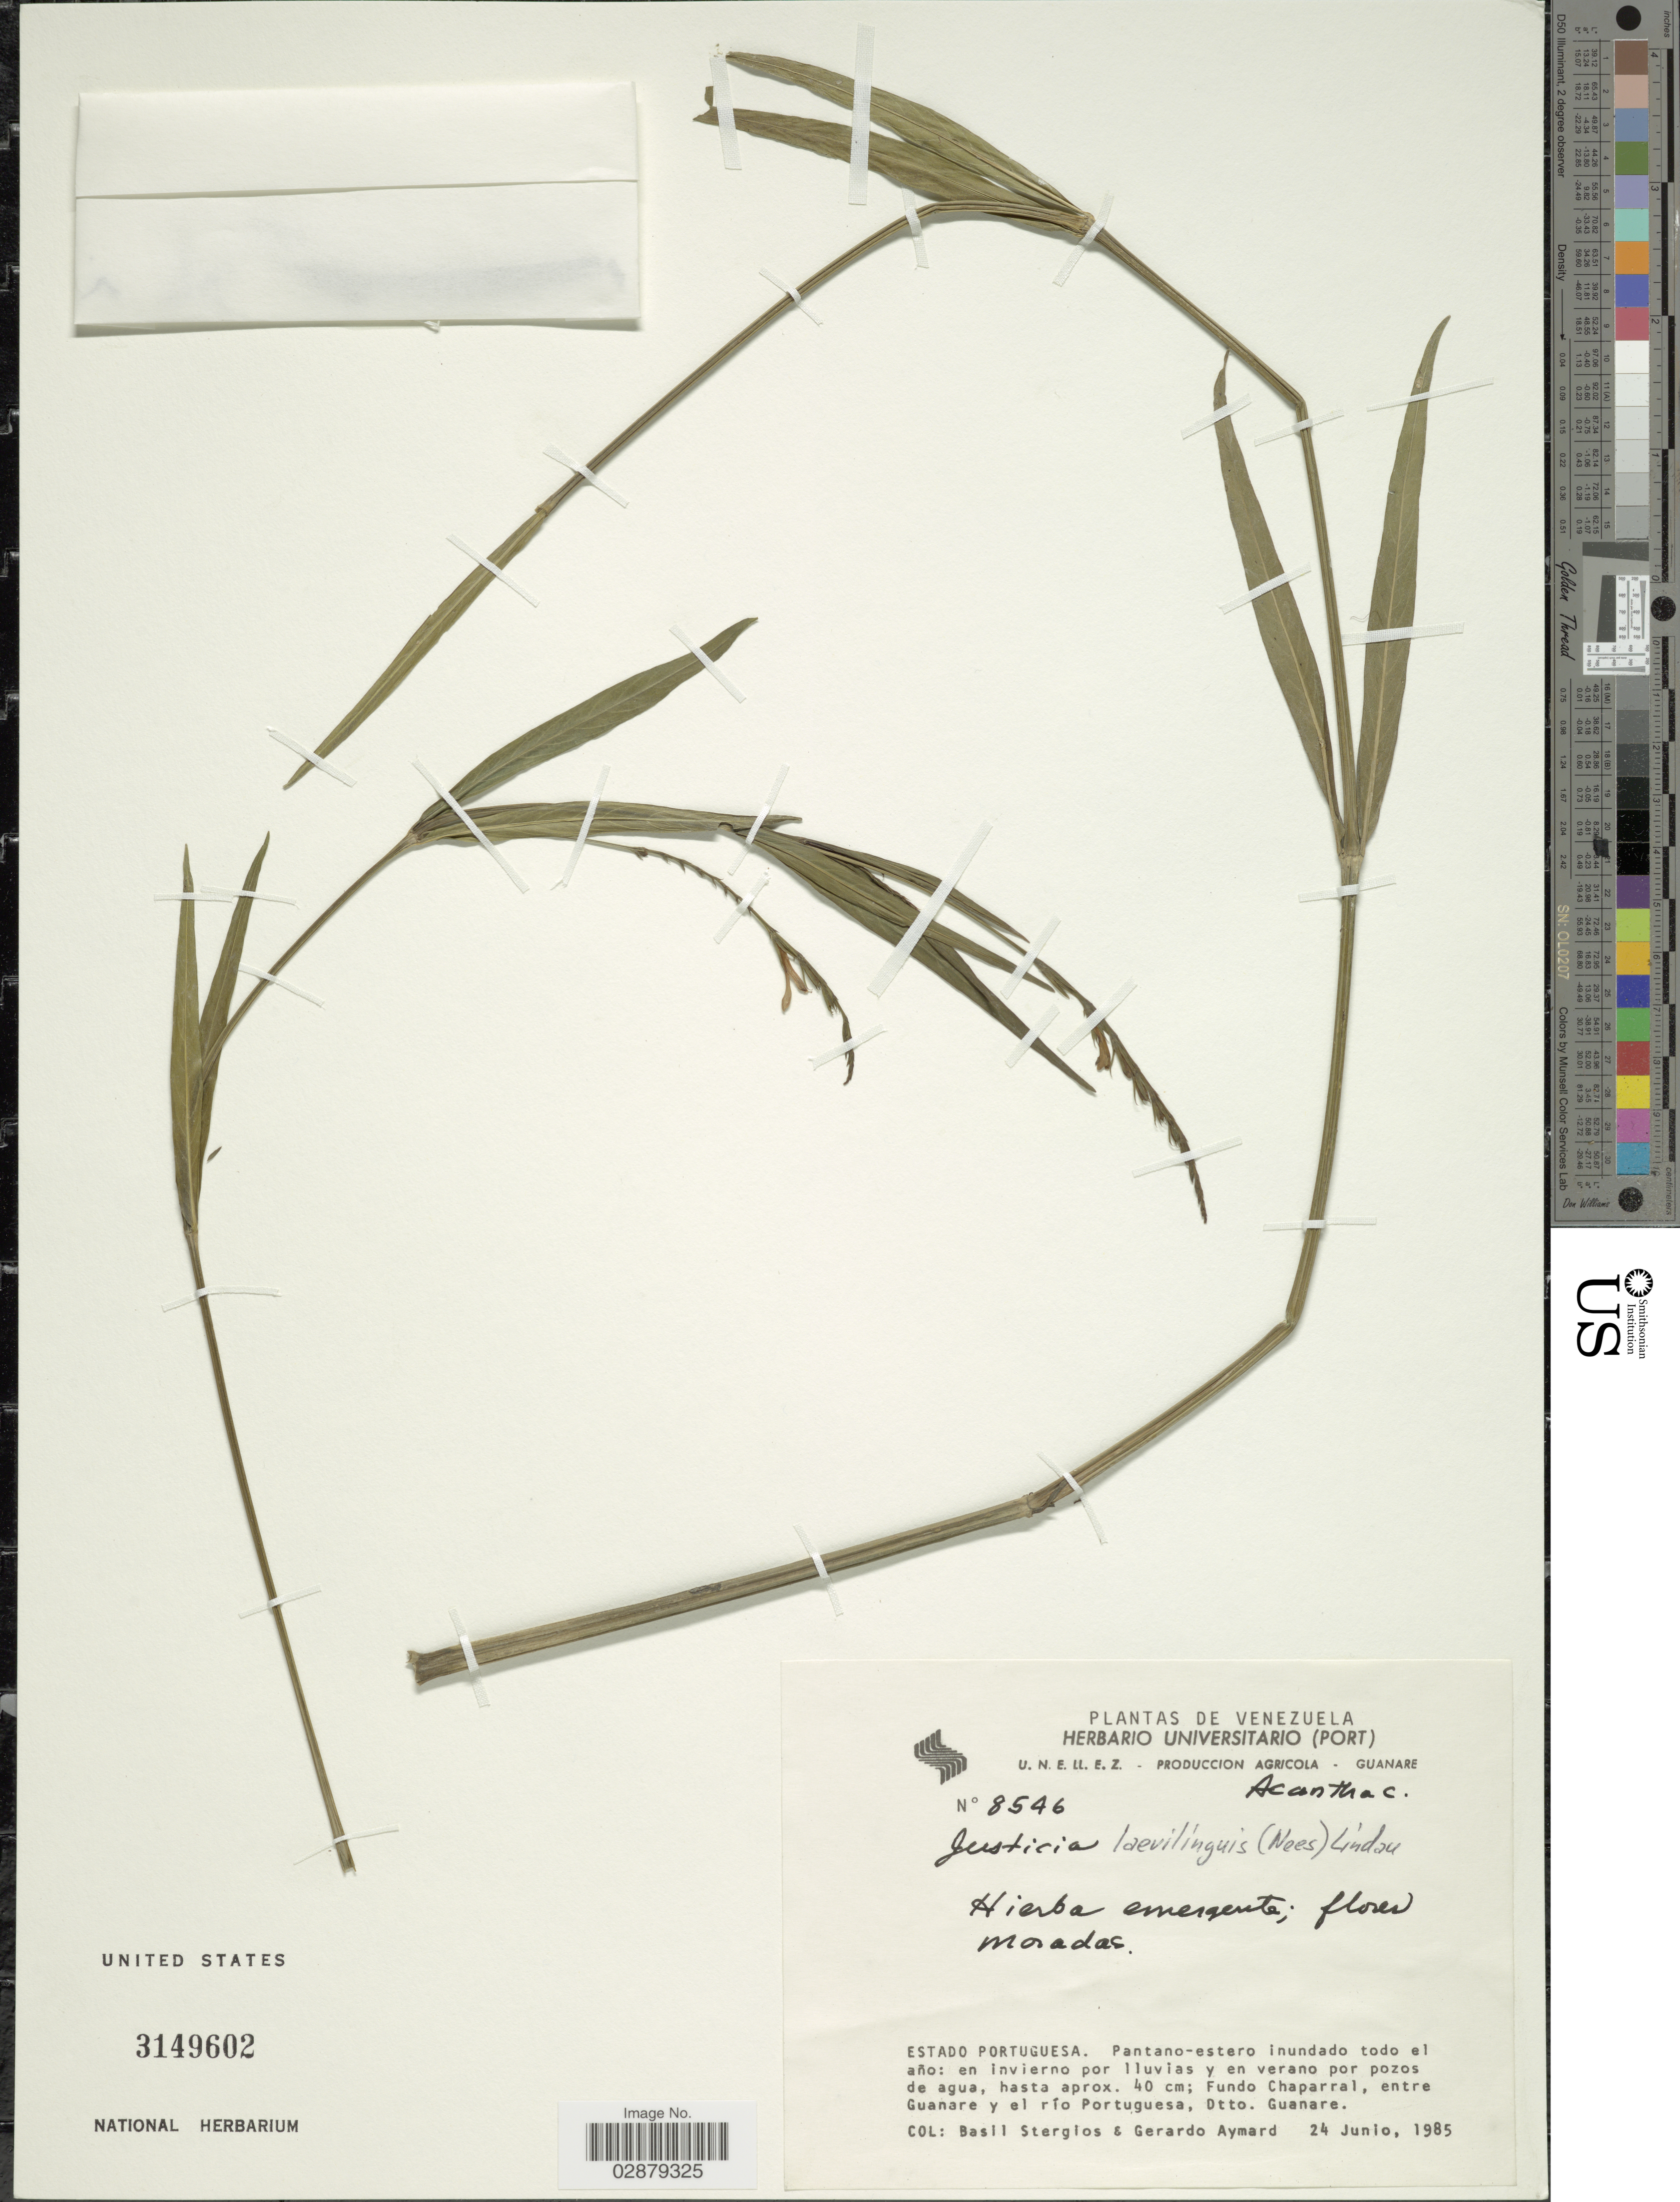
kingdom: Plantae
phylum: Tracheophyta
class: Magnoliopsida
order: Lamiales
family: Acanthaceae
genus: Justicia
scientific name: Justicia laevilinguis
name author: (Nees) Lindau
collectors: B. G. Stergios & G. A. Aymard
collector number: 8546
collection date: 1985-06-24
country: Venezuela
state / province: Portuguesa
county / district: Guanare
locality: Fundo "El Chaparral" entre Guanare y el río Portuguesa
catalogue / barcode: US 3149602